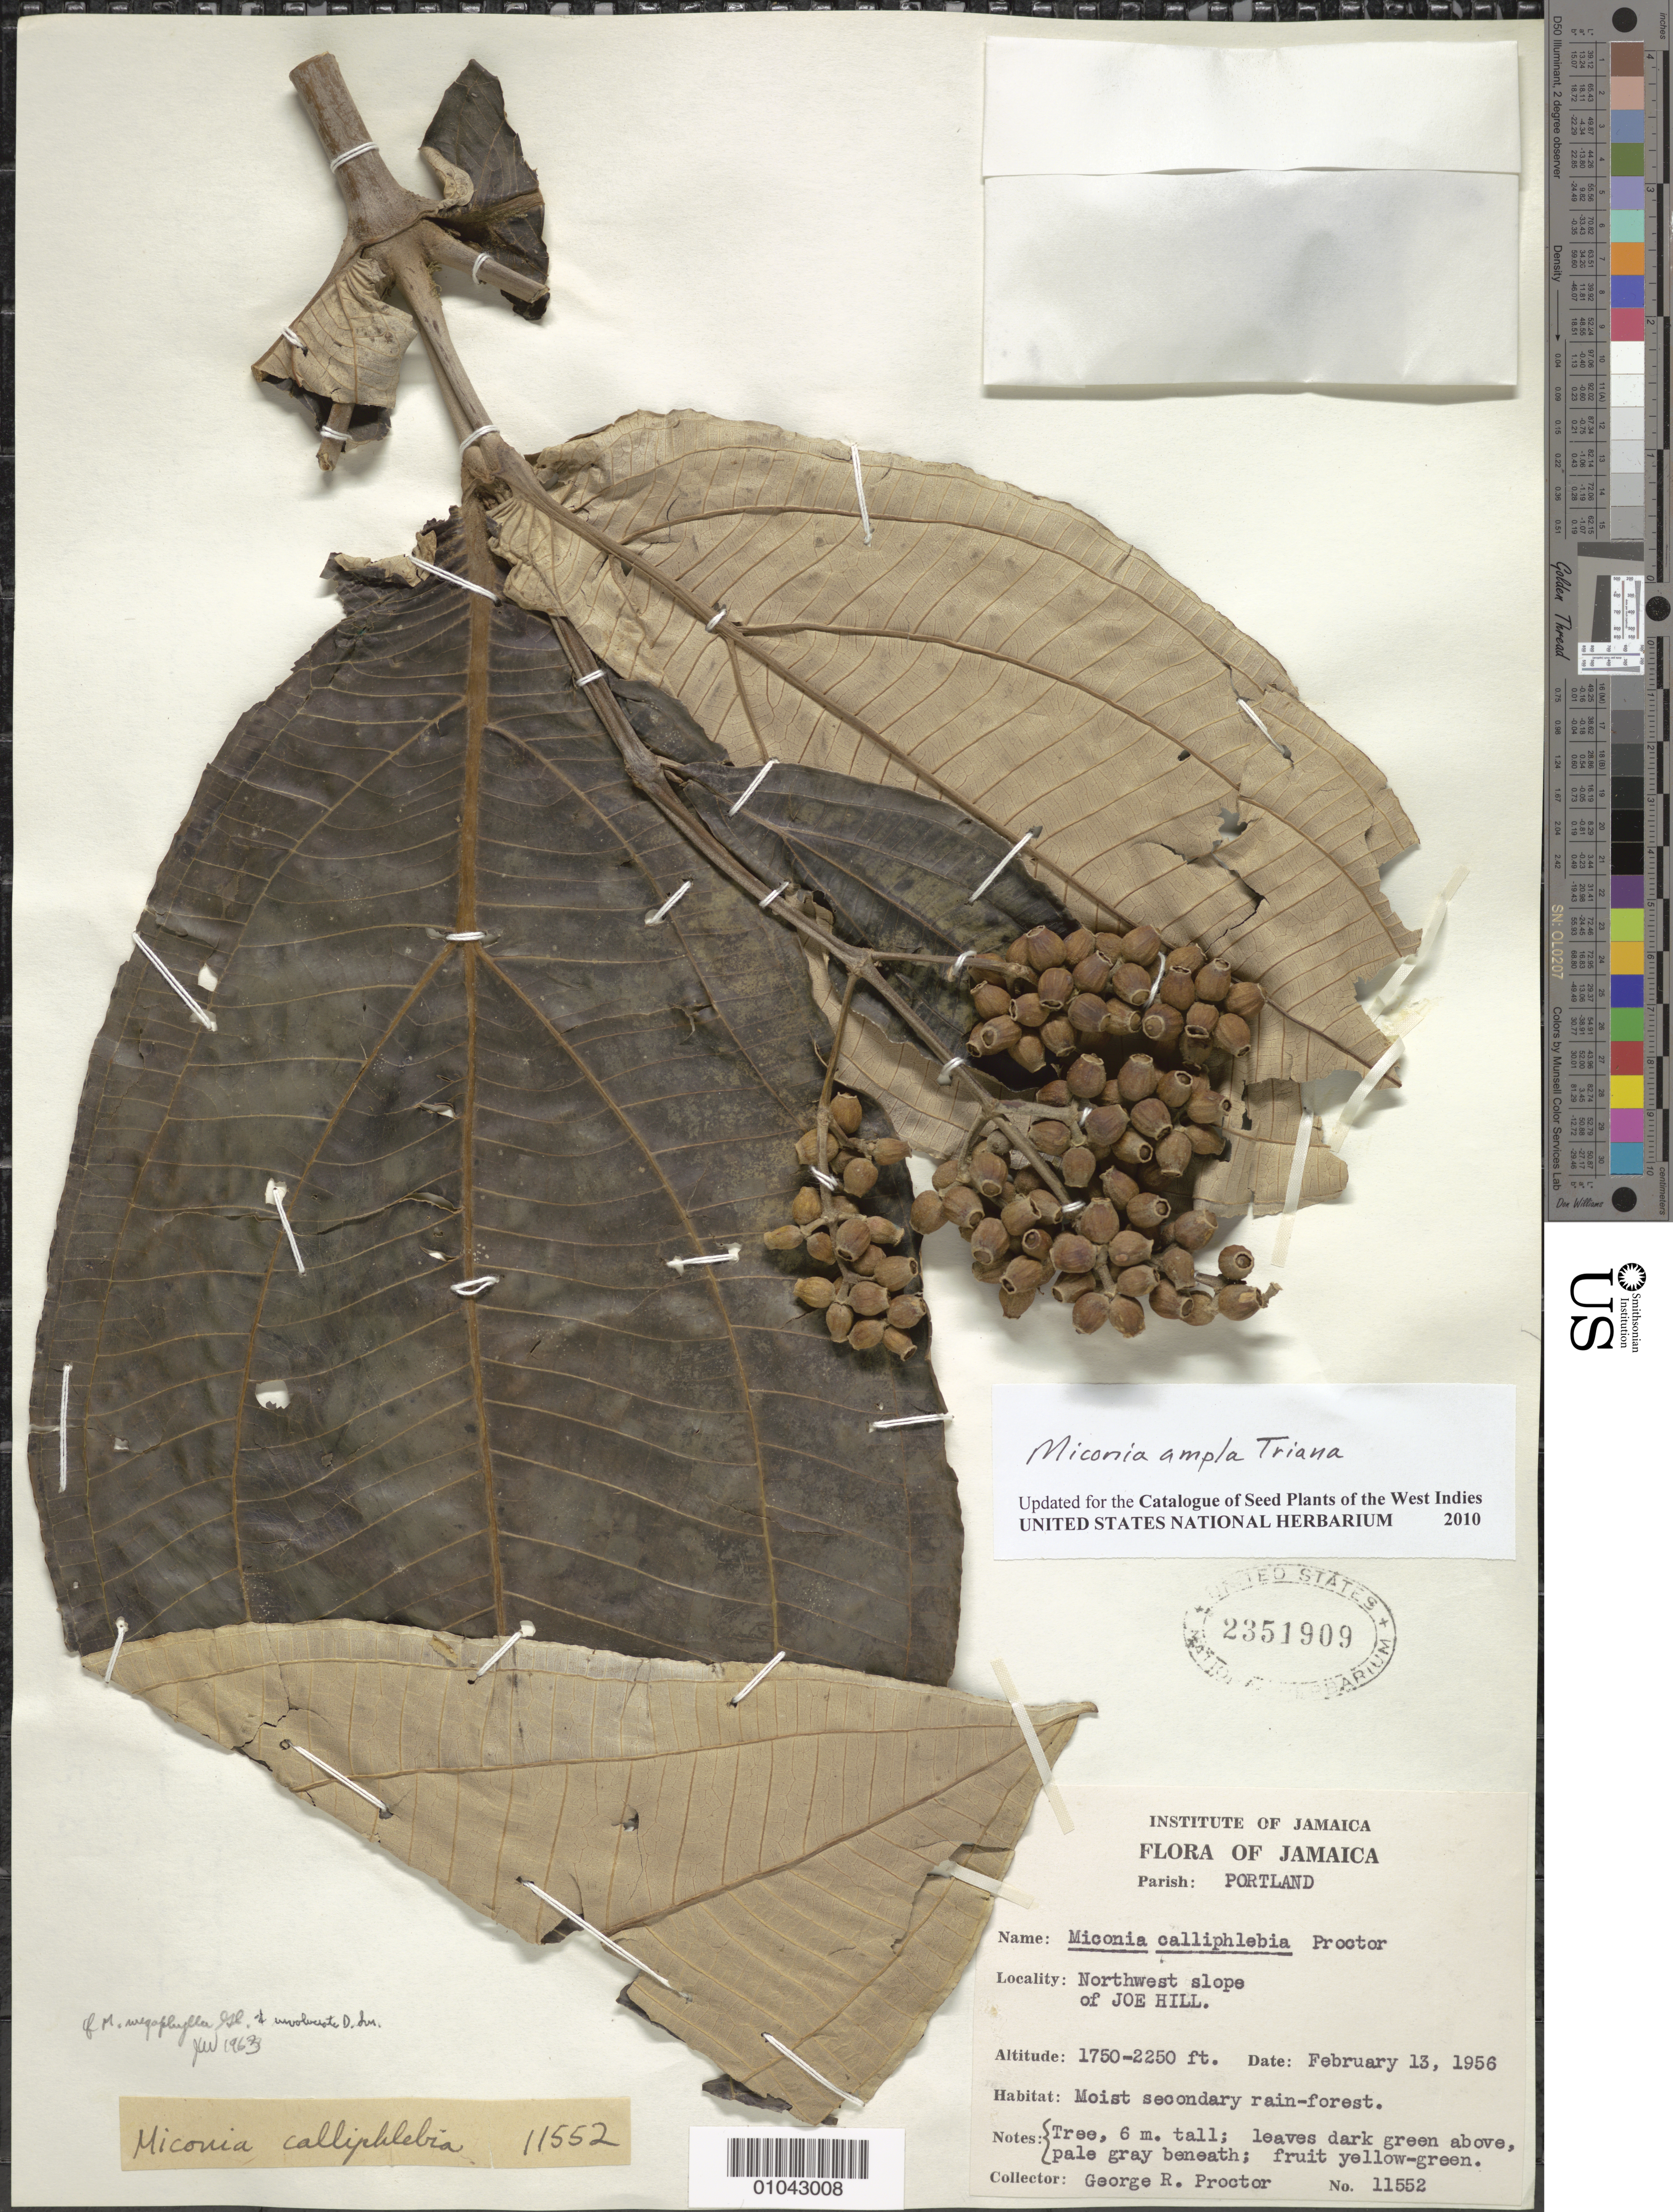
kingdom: Plantae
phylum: Tracheophyta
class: Magnoliopsida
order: Myrtales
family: Melastomataceae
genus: Miconia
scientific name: Miconia ampla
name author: Triana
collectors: G. R. Proctor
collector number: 11552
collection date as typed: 13 Feb 1956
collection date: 1956-02-13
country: Jamaica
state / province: Portland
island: Jamaica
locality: Joe Hill, northwest slope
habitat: Moist secondary rainforest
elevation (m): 533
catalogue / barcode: US 2351909